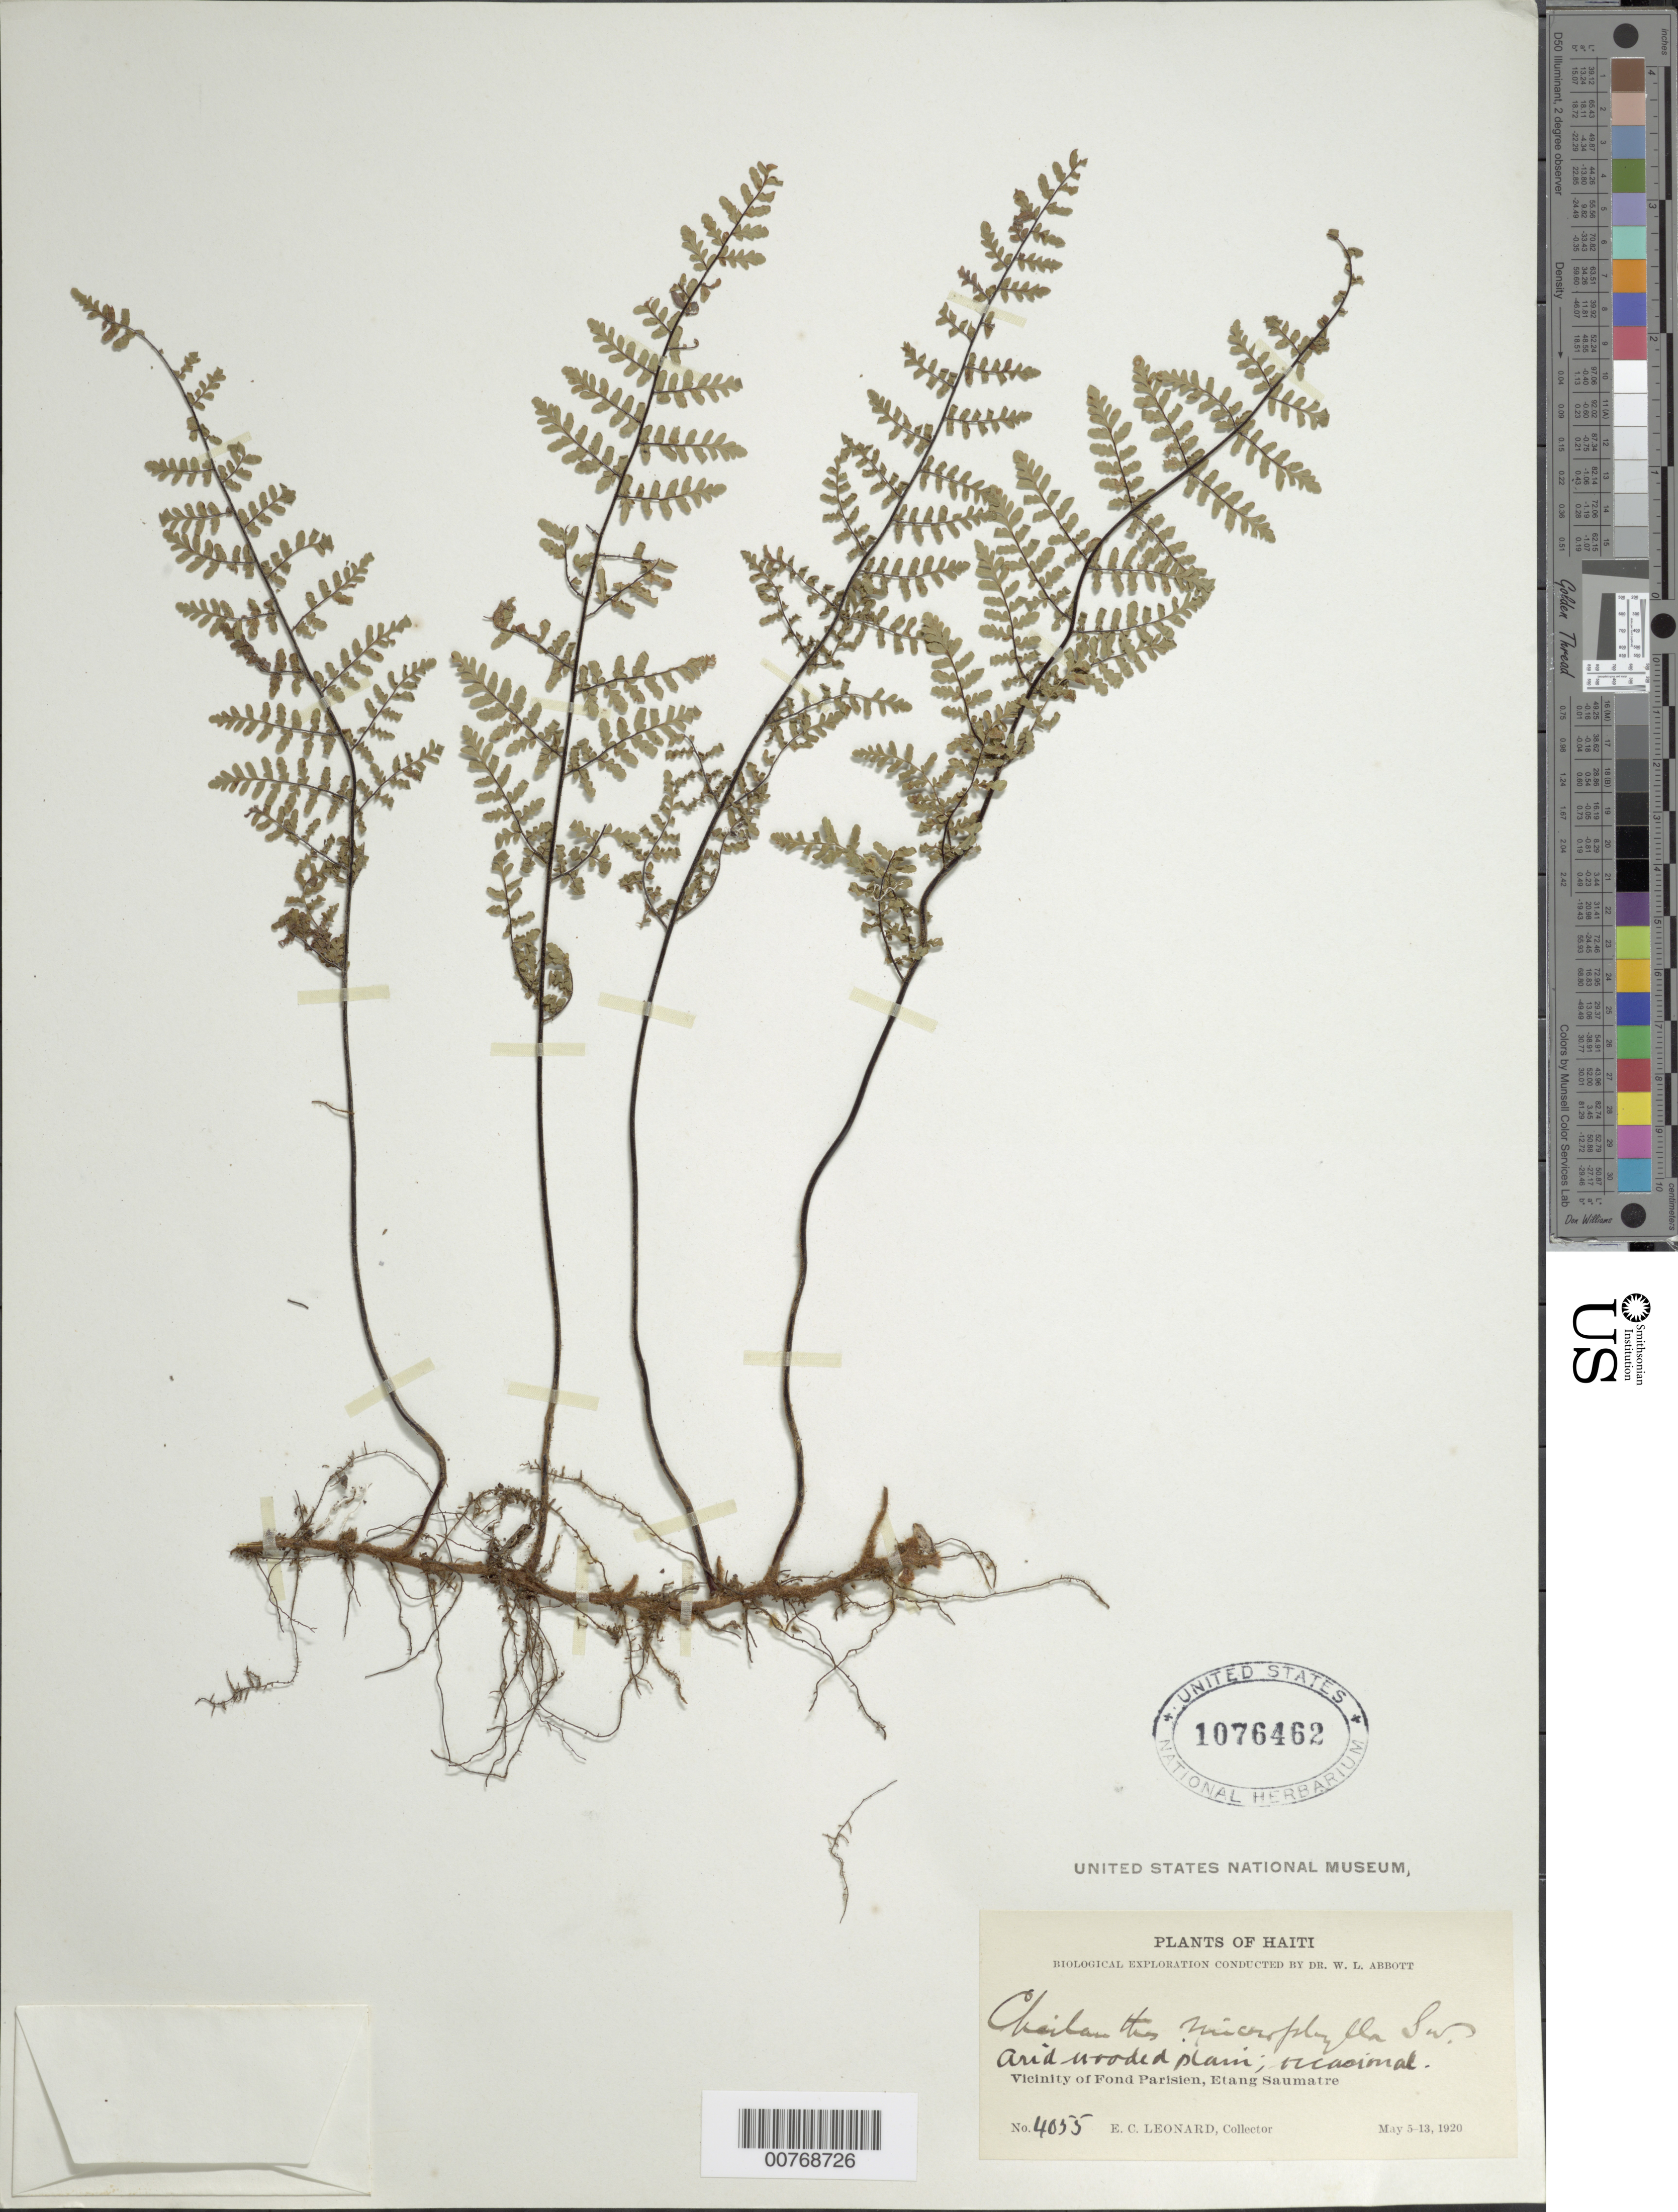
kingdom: Plantae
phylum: Tracheophyta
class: Polypodiopsida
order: Polypodiales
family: Pteridaceae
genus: Myriopteris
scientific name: Myriopteris microphylla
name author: (Sw.) Grusz & Windham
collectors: E. C. Leonard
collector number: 4055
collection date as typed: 05 May 1920 to 13 May 1920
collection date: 1920-05-05/1920-05-13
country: Haiti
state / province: Ouest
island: Hispaniola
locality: Vicinity of Fond Parisien, Etang Saumatre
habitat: Arid wooded plain, occasional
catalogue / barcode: US 1076462